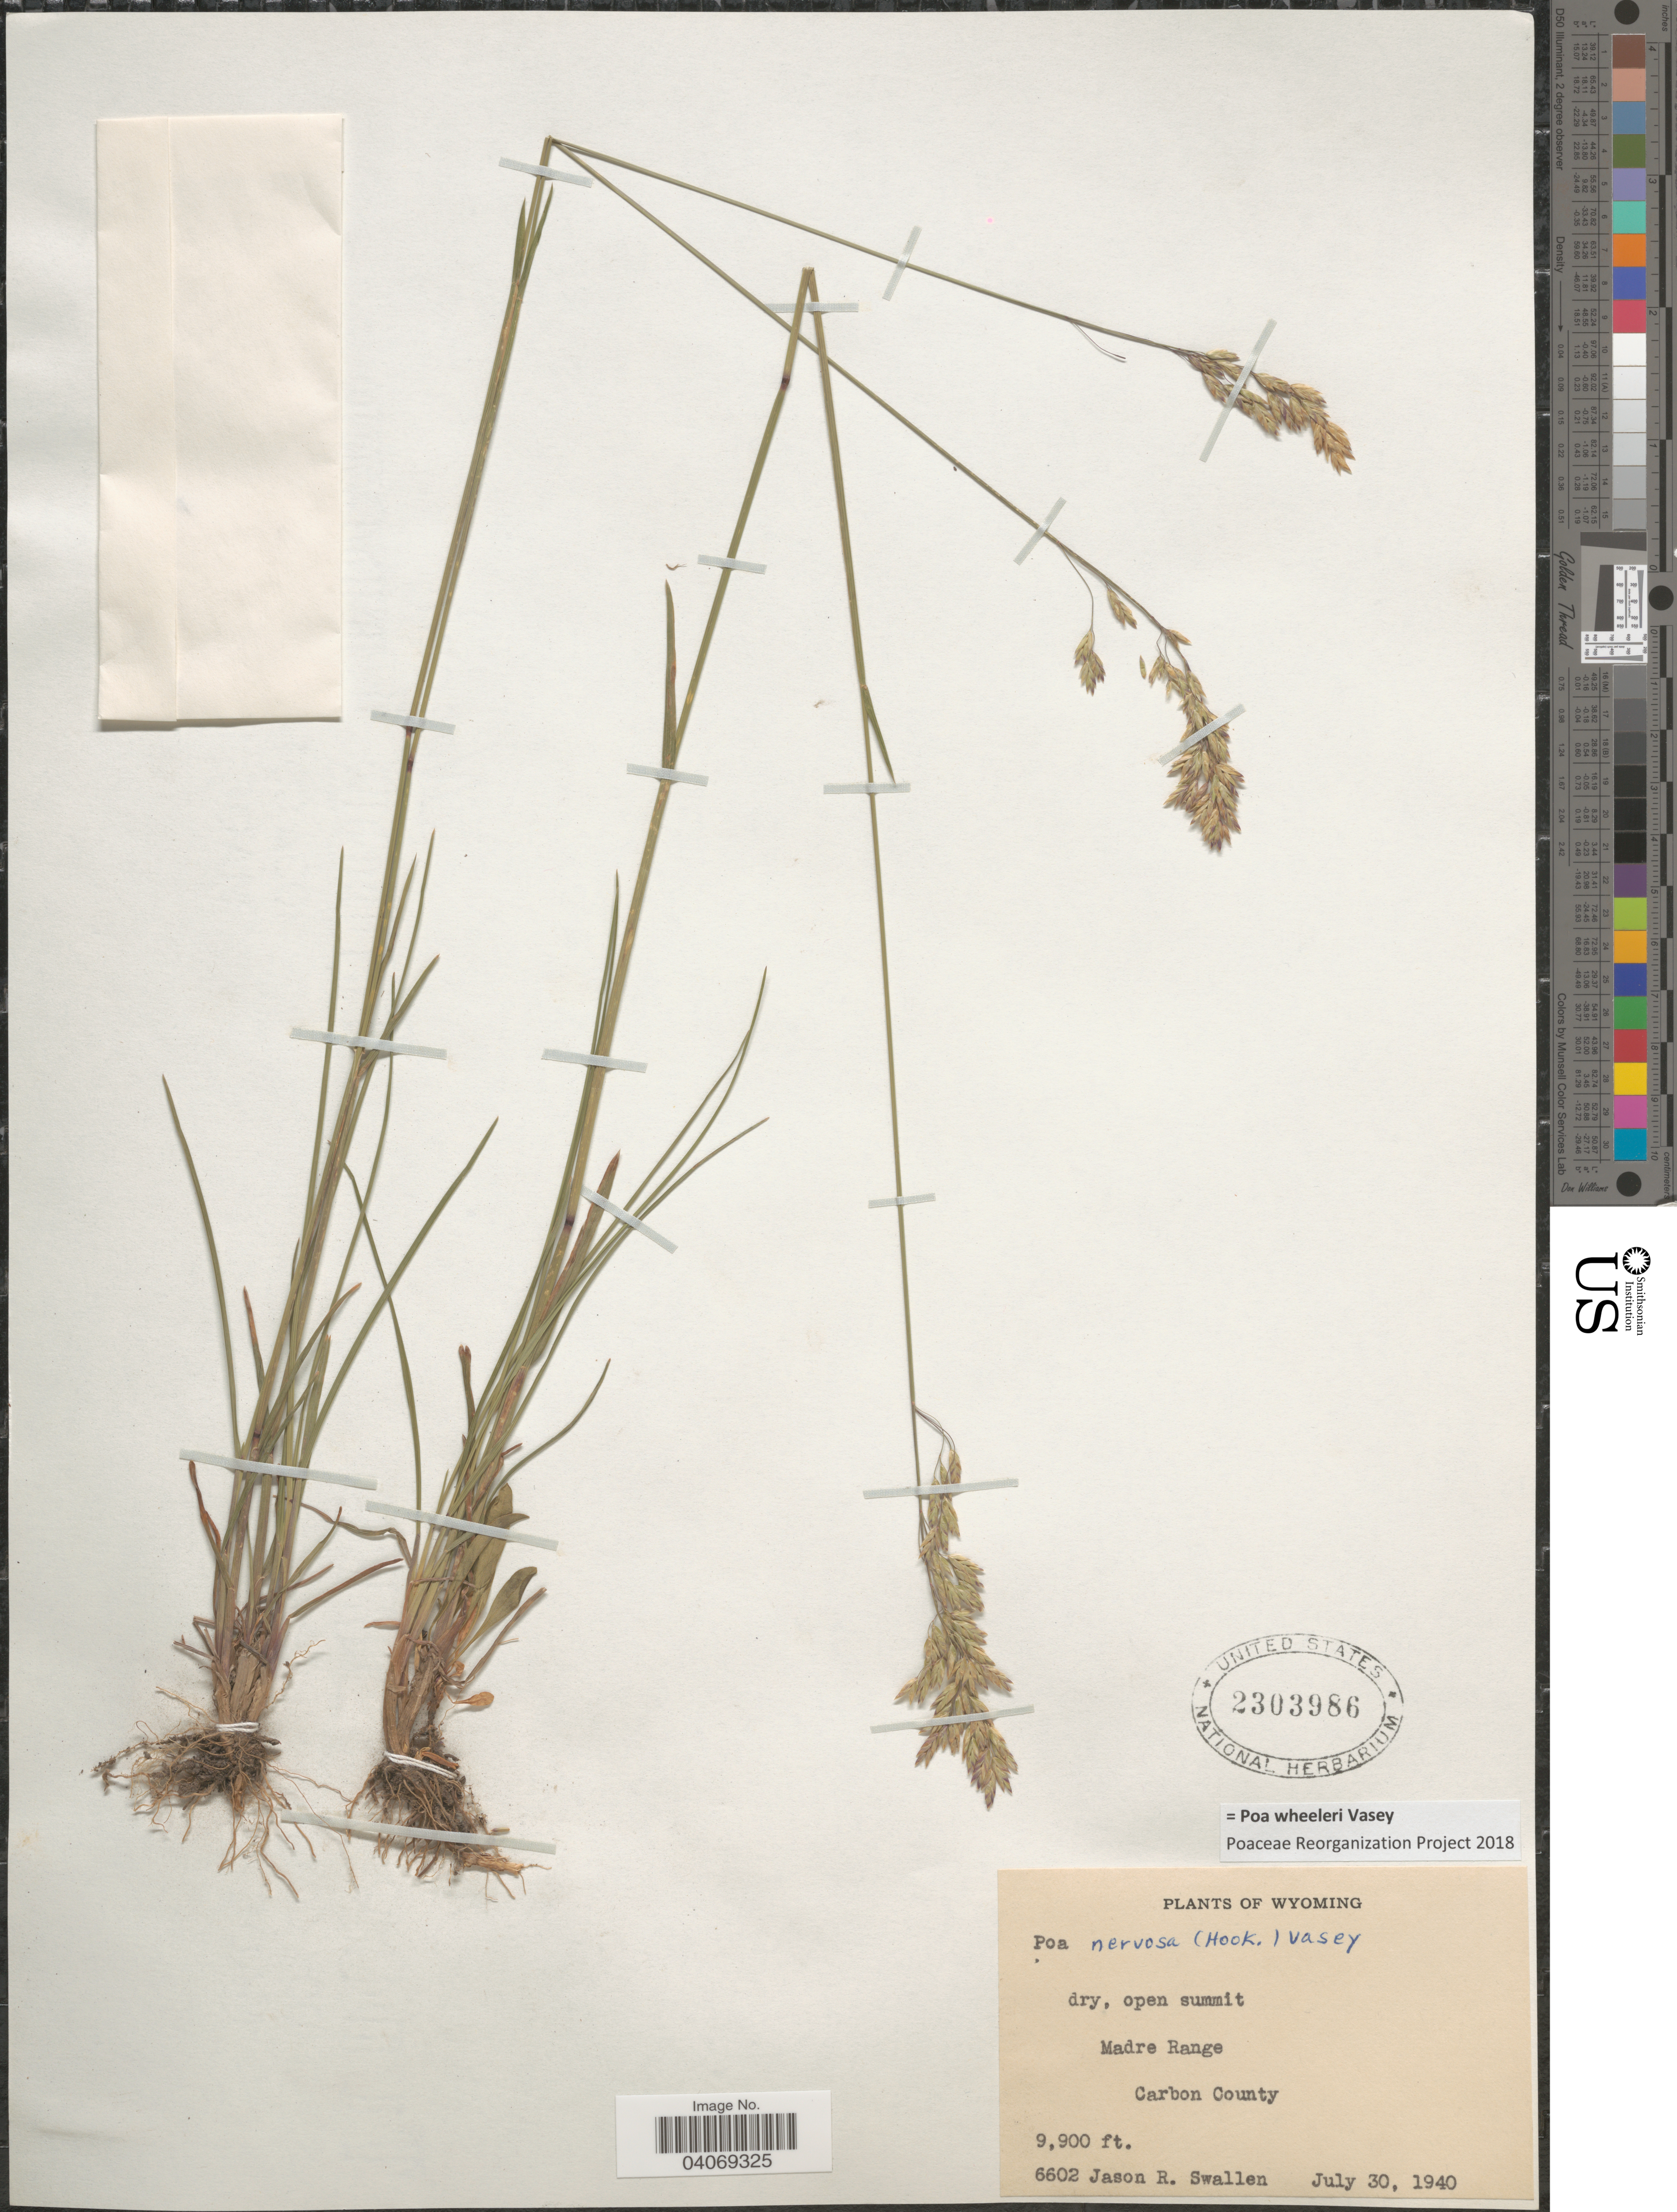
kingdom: Plantae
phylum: Tracheophyta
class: Liliopsida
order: Poales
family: Poaceae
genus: Poa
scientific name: Poa wheeleri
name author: Vasey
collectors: J. R. Swallen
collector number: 6602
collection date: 1940-07-30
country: United States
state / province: Wyoming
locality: Dry, open summit. Madre Range. Carbon County.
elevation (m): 3018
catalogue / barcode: US 2303986